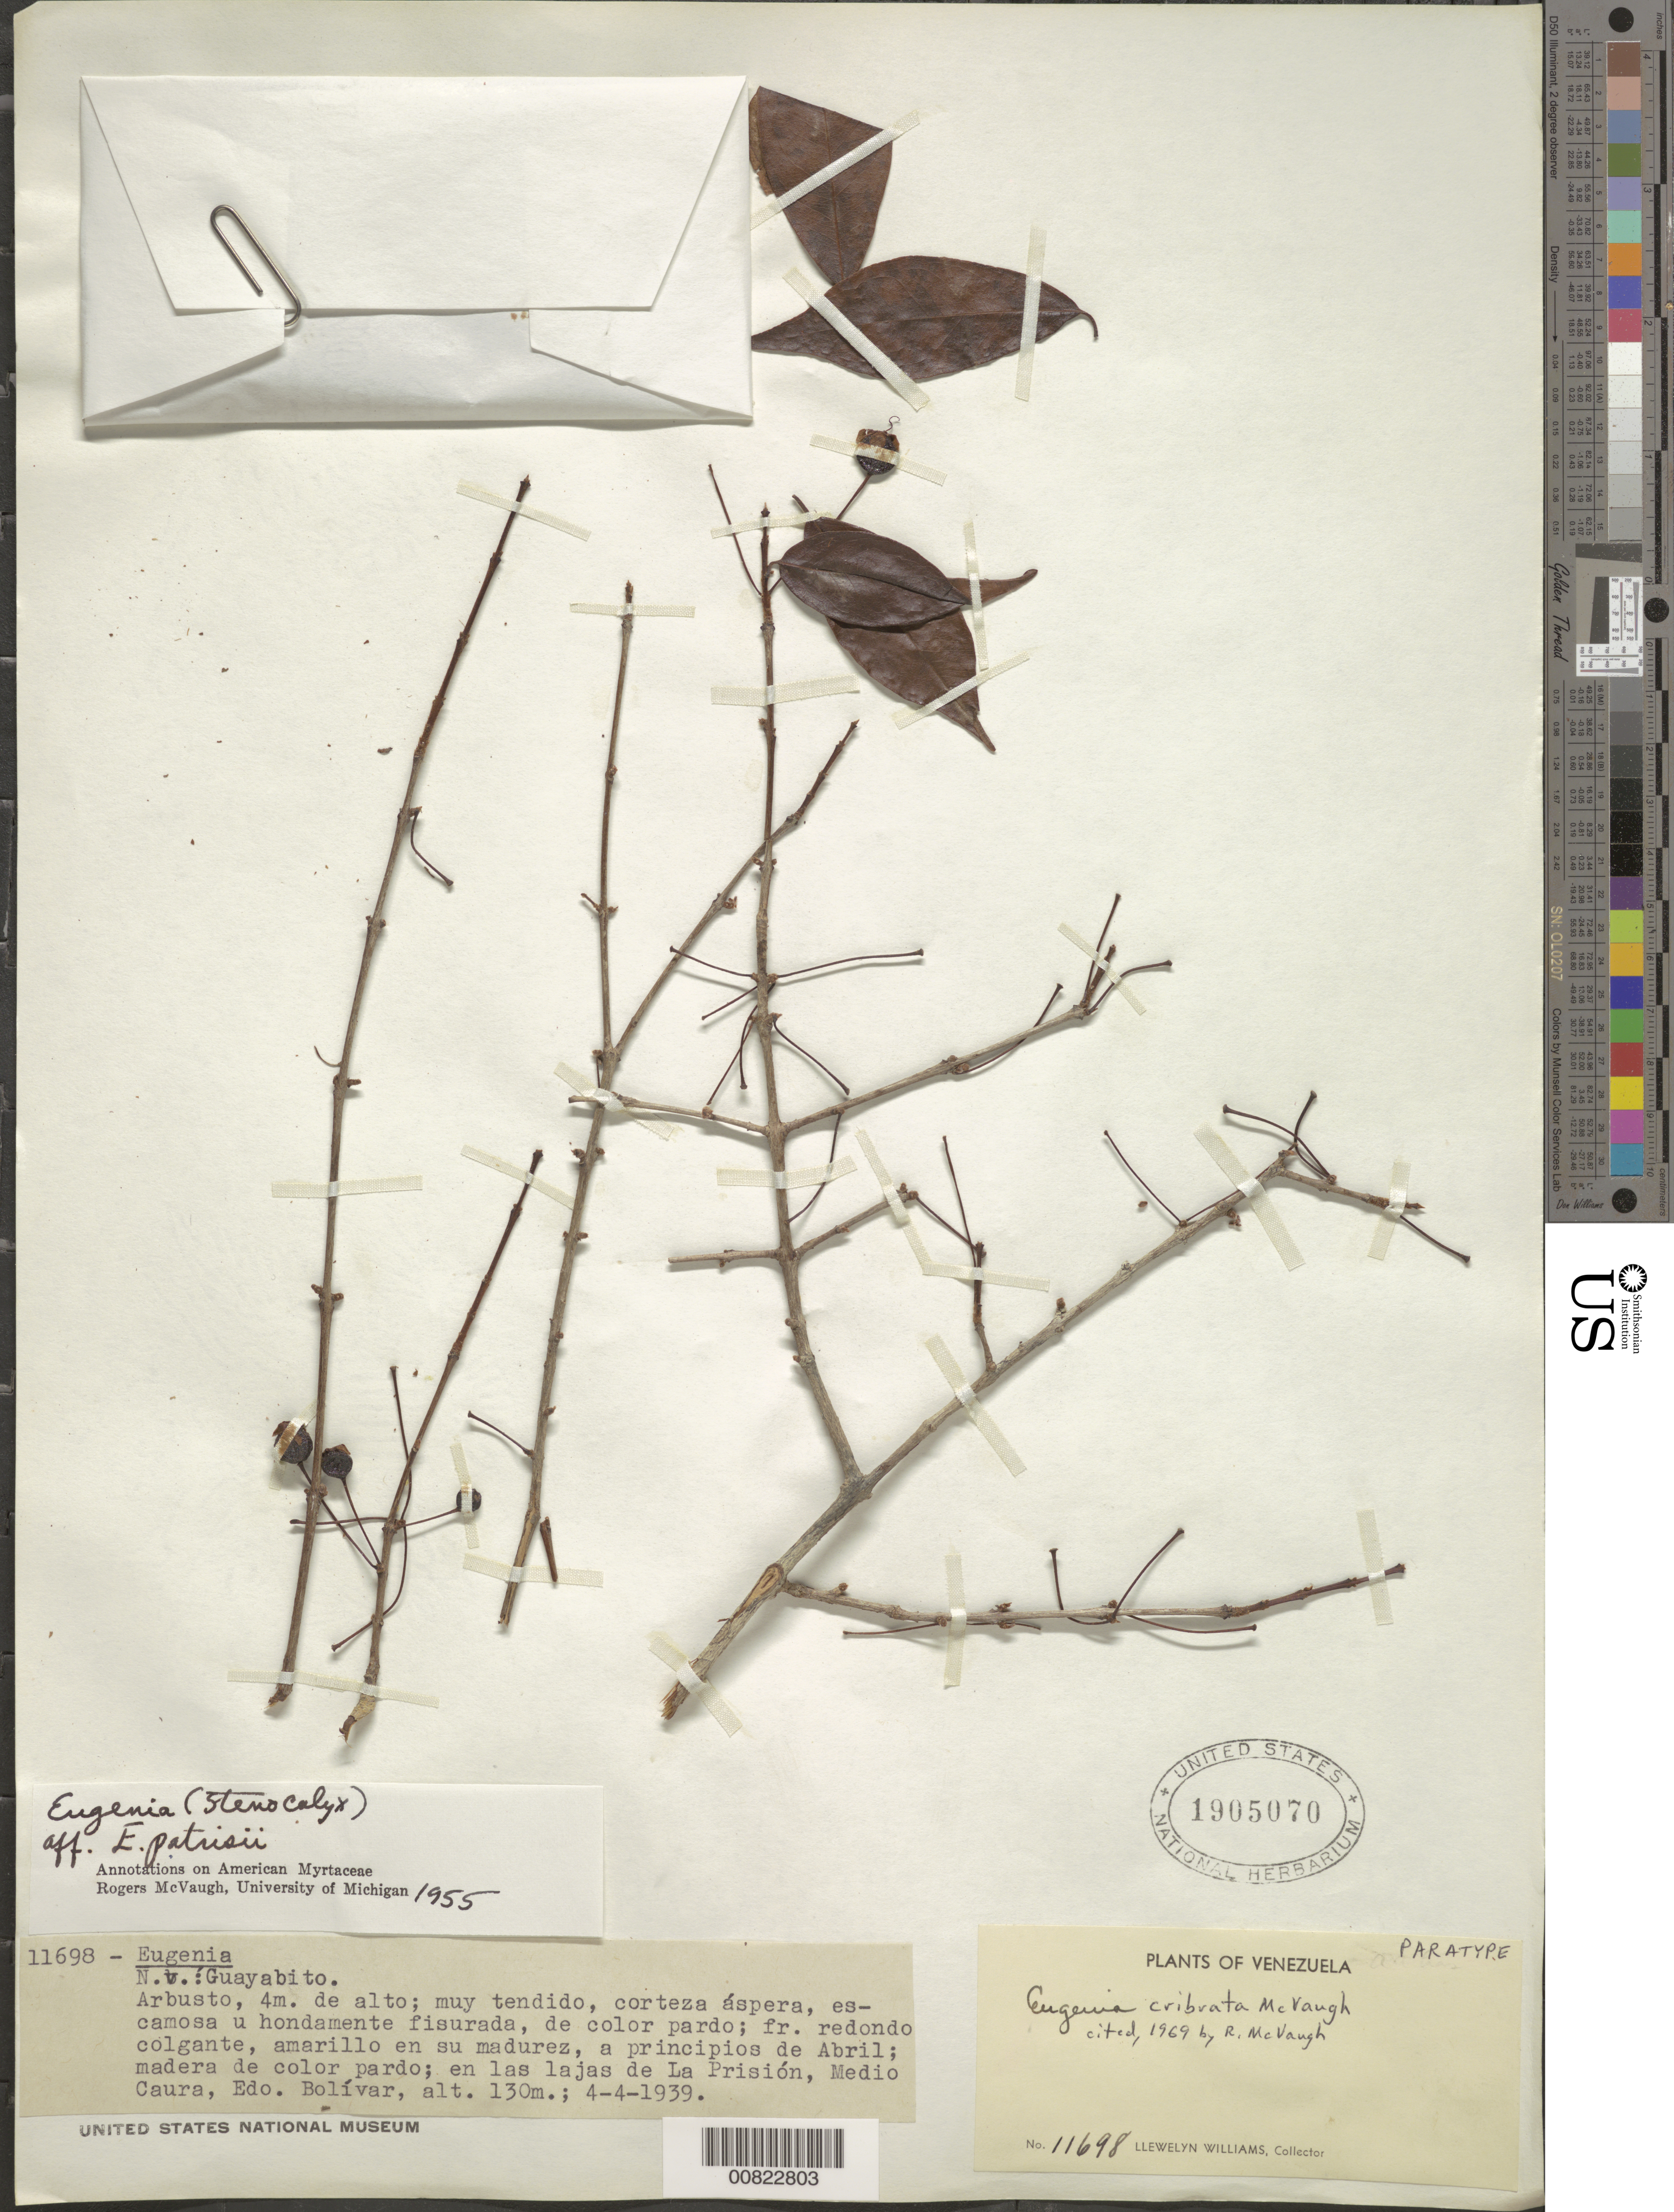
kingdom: Plantae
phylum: Tracheophyta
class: Magnoliopsida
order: Myrtales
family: Myrtaceae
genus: Eugenia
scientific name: Eugenia cribrata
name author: McVaugh in Maguire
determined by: McVaugh, R.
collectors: Ll. Williams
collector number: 11698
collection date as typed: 4-Apr-39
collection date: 1939-04-04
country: Venezuela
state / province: Bolívar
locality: La Prisión, Medio Caura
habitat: Lajas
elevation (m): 130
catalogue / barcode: US 1905070